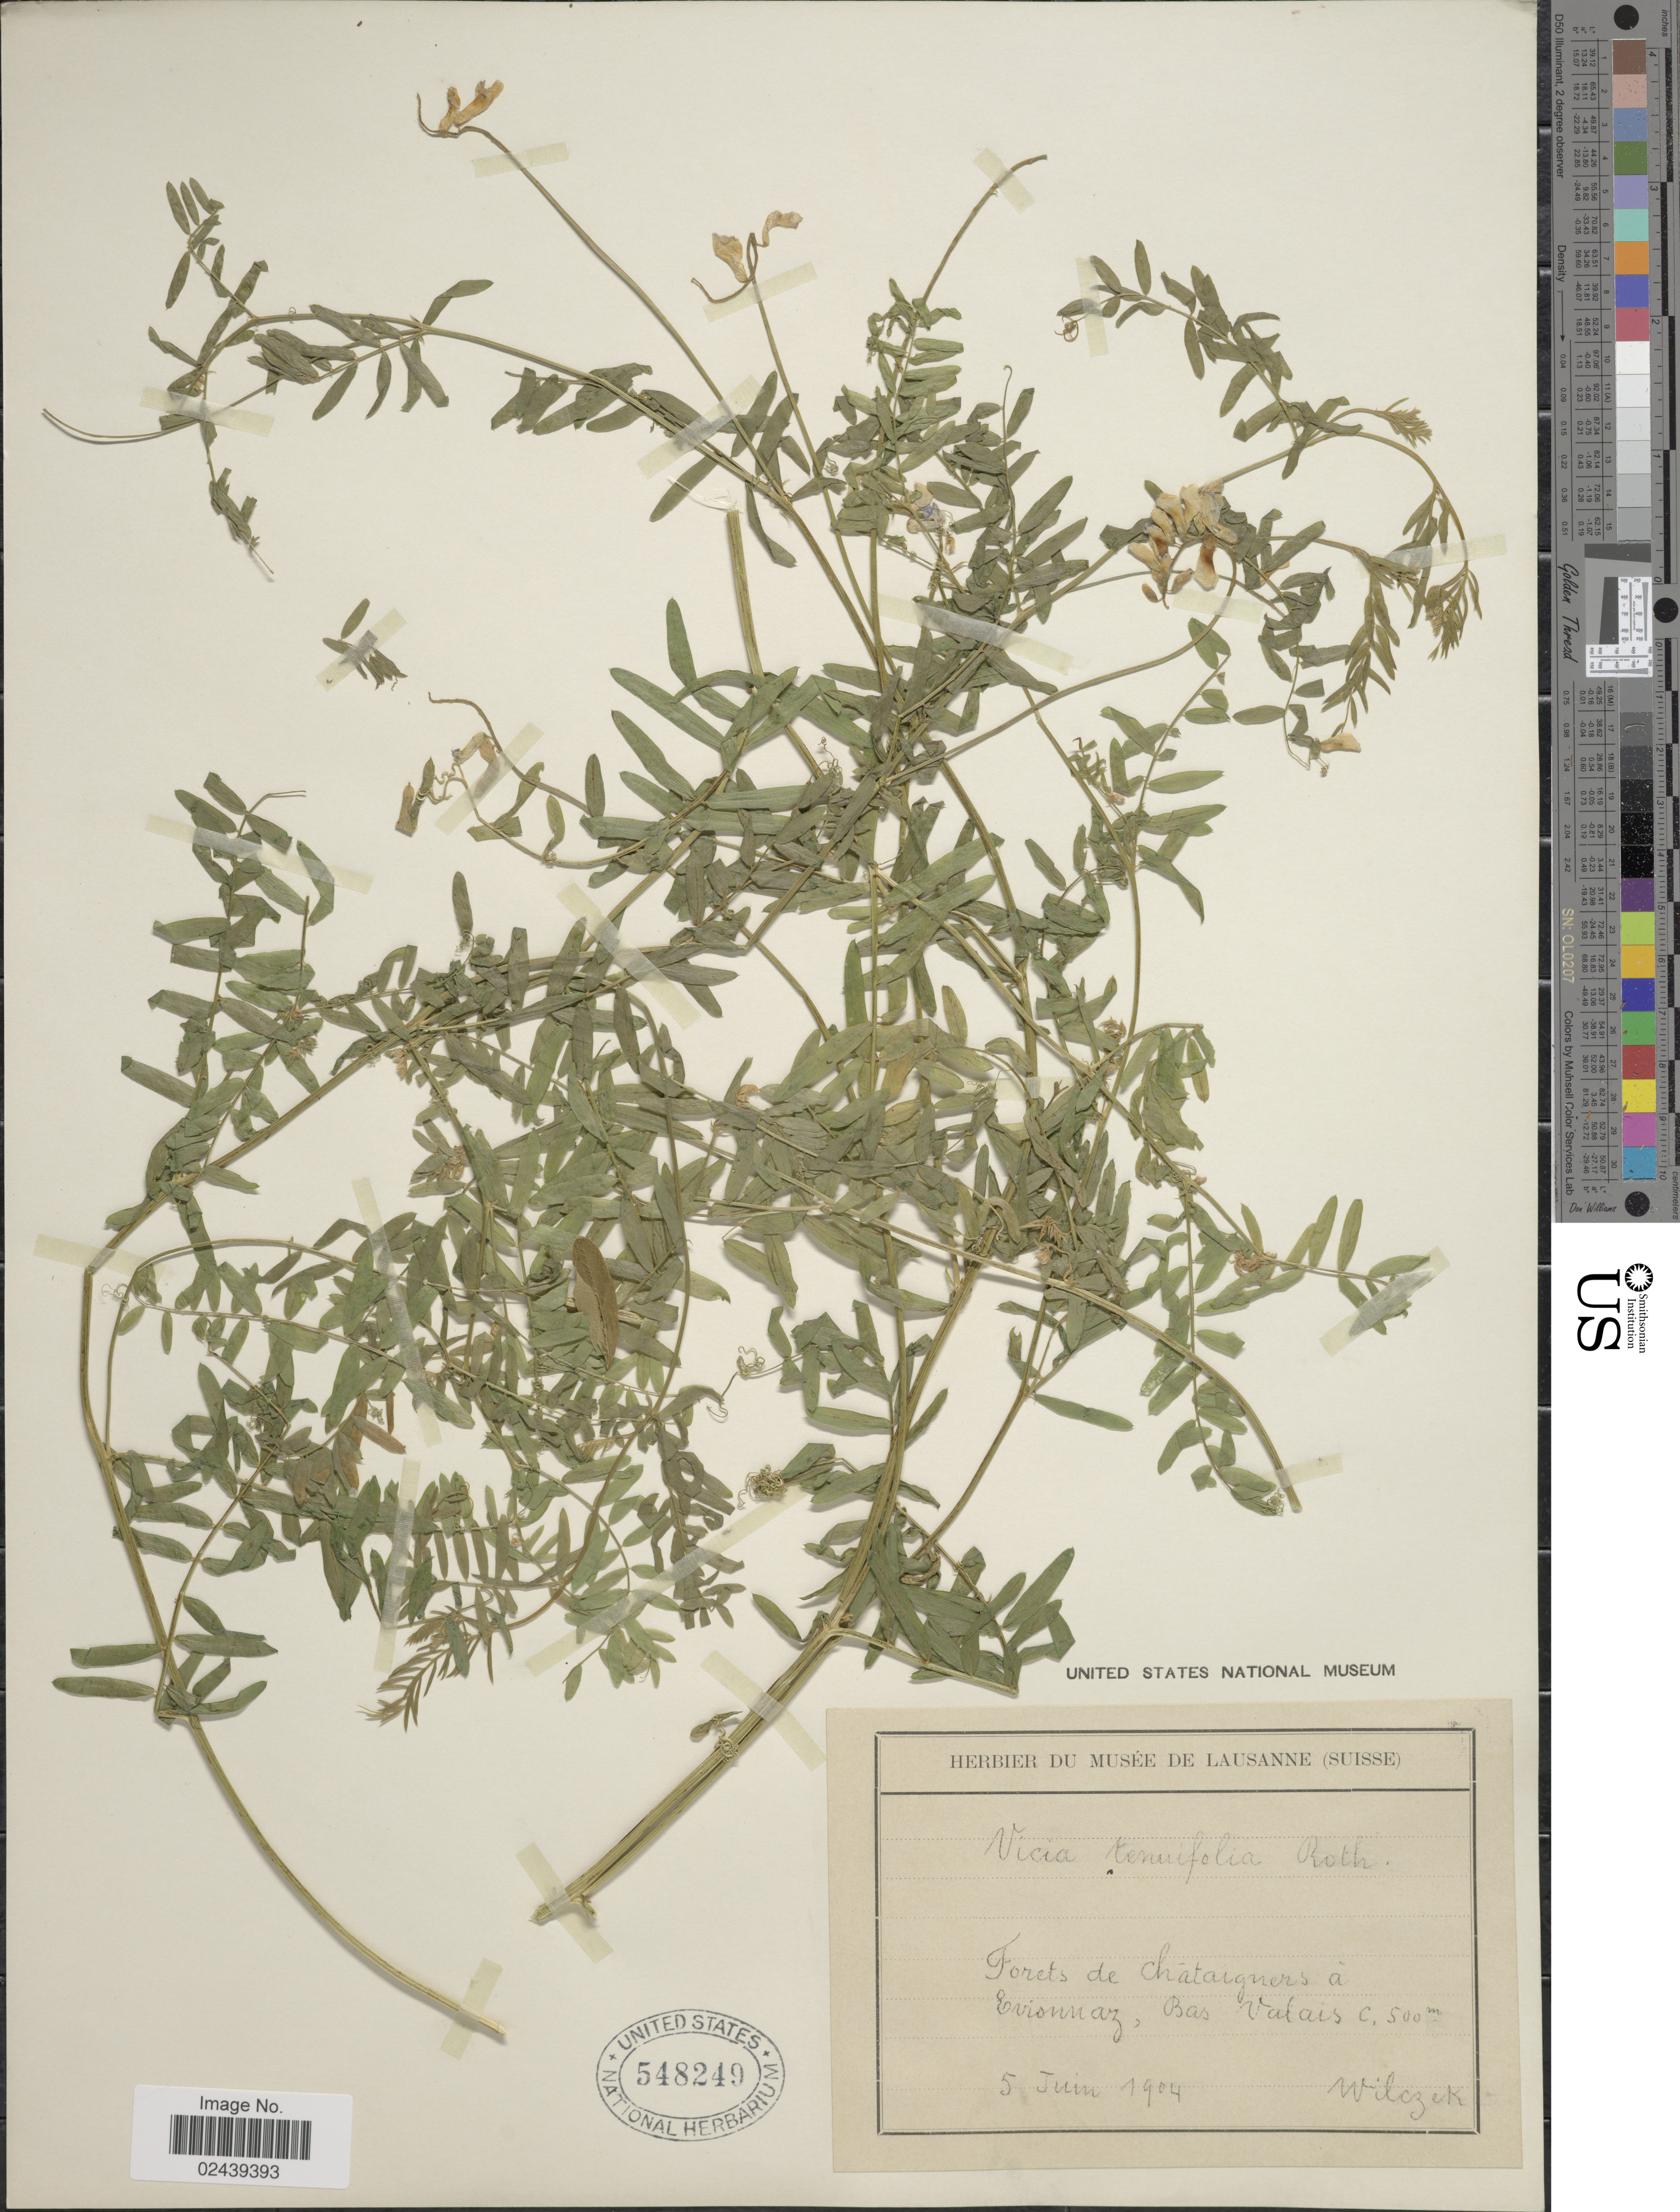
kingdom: Plantae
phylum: Tracheophyta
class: Magnoliopsida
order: Fabales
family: Fabaceae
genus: Vicia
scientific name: Vicia tenuifolia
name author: Ten.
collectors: Wilczek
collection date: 1904-06-05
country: Switzerland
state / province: Valais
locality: Forets de chataigners a Evionnaz, Bas Valais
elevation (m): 500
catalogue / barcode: US 548249